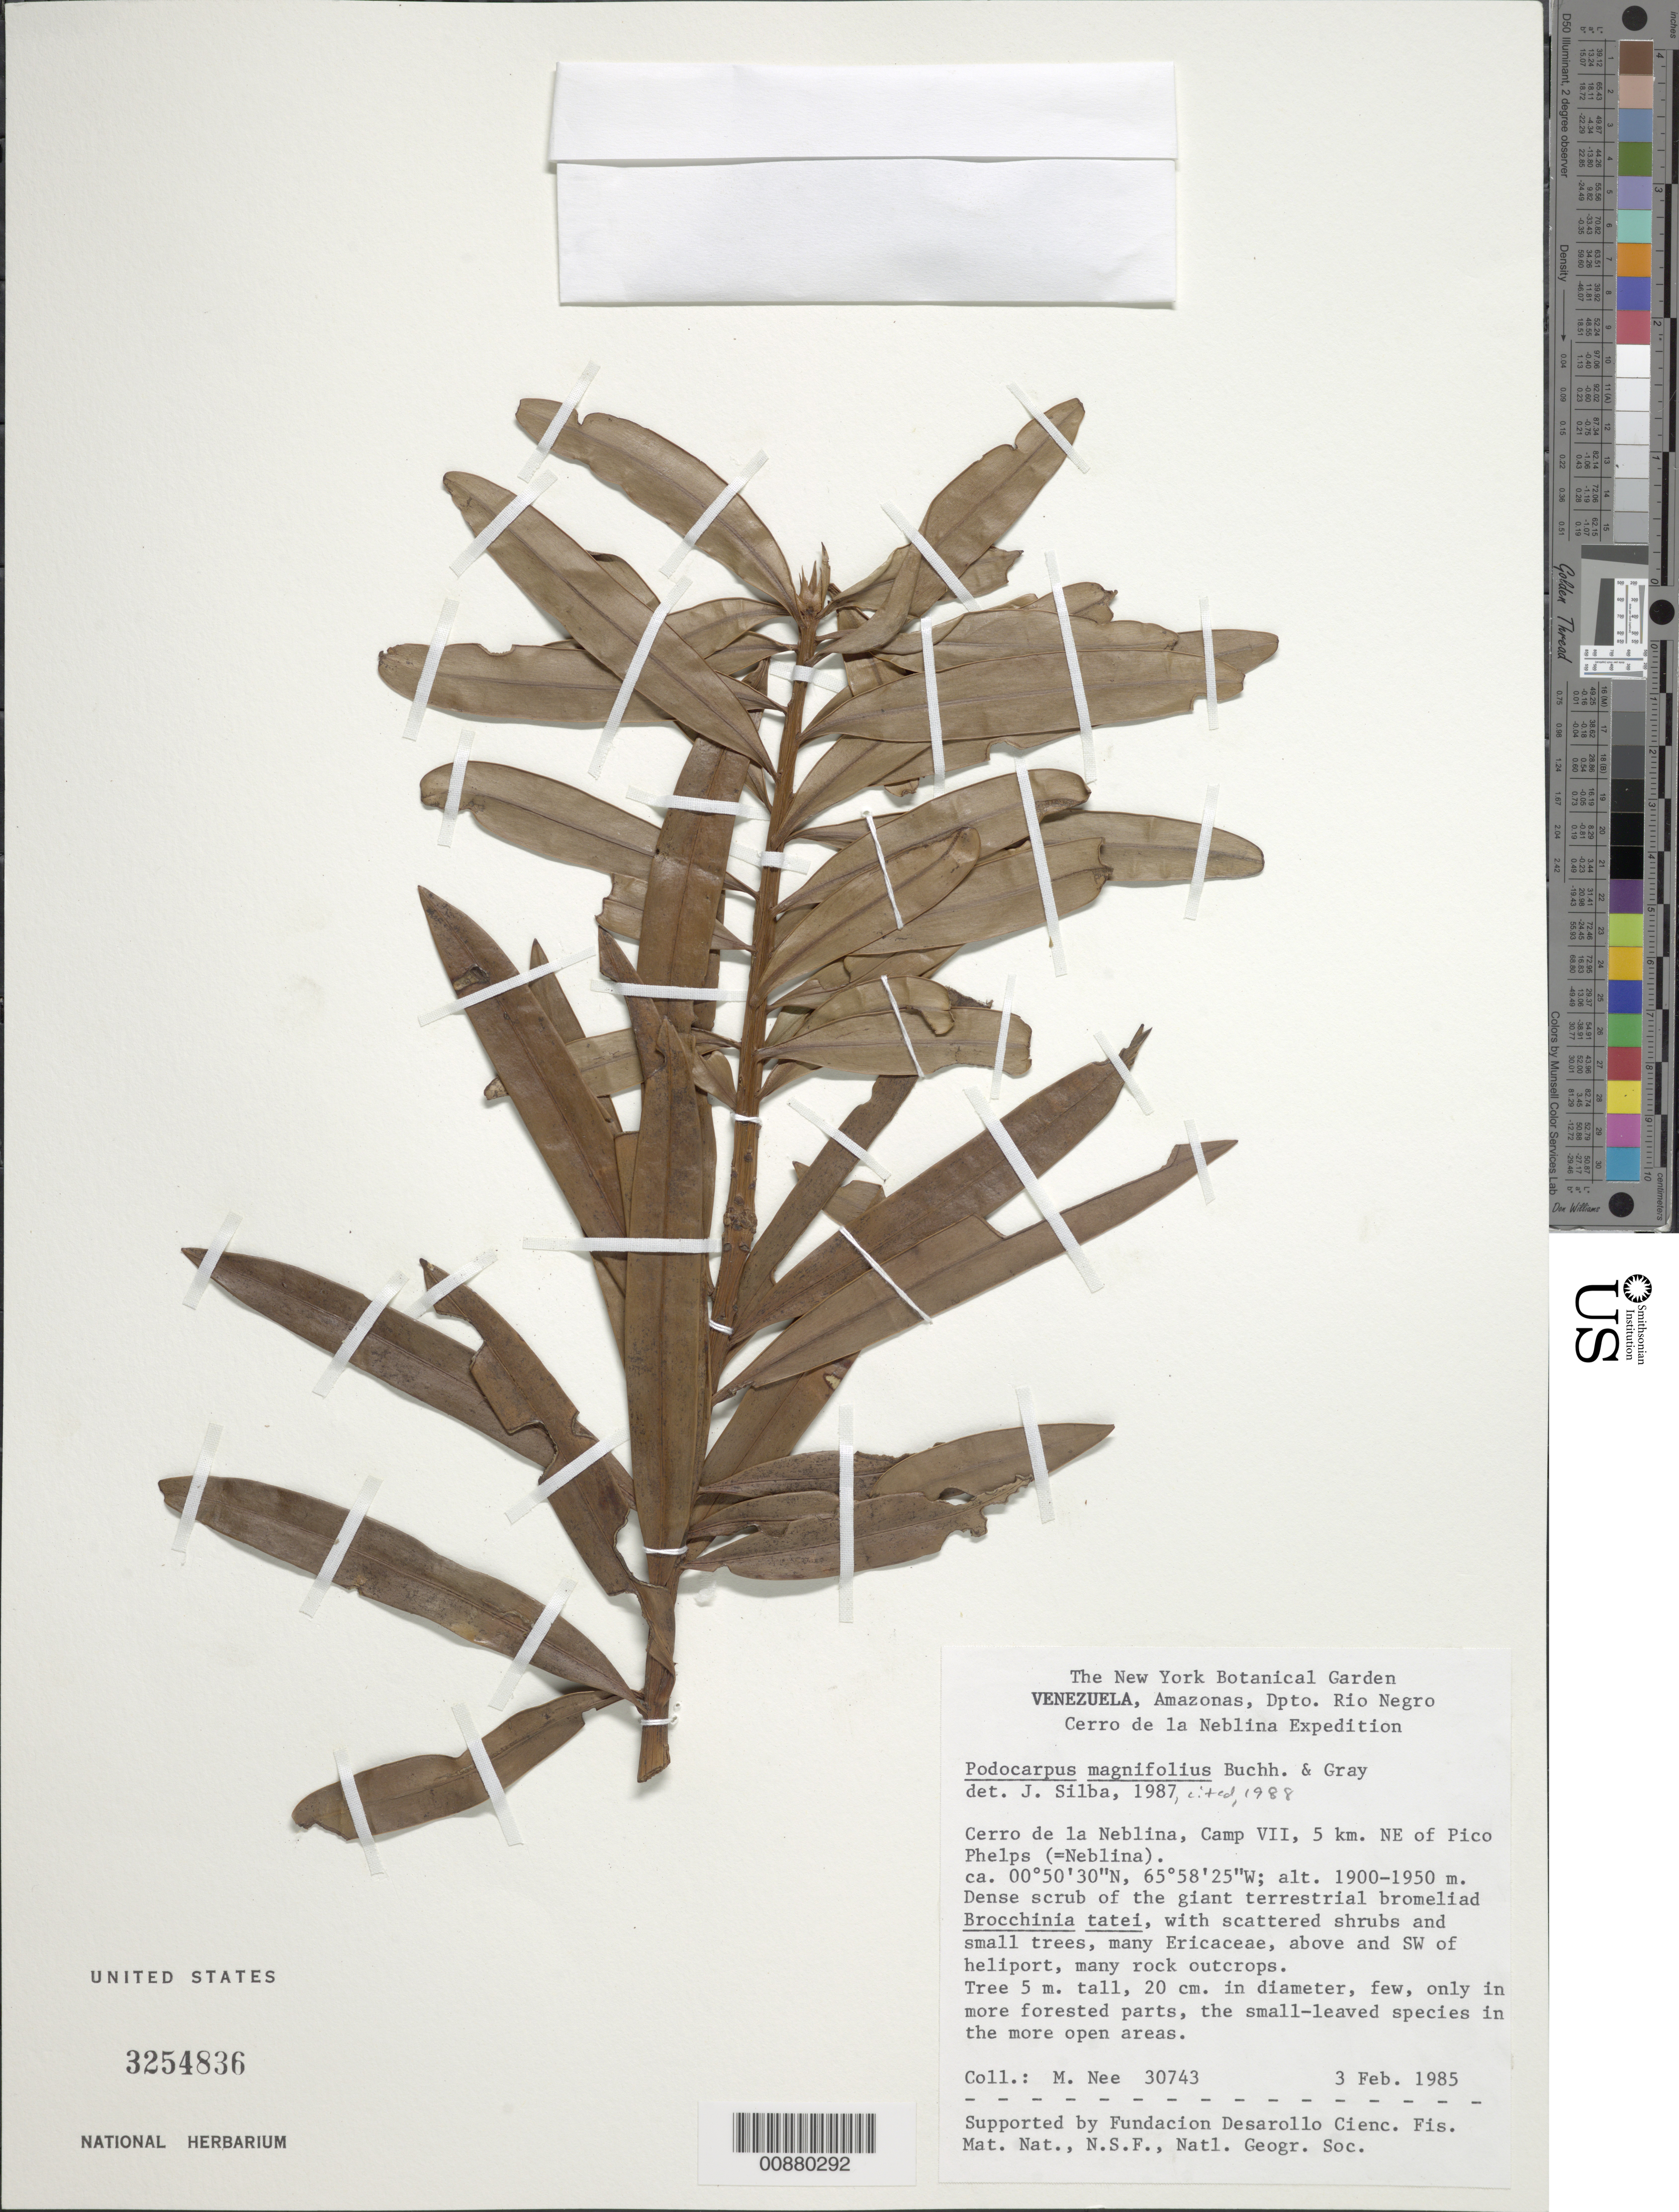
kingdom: Plantae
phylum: Tracheophyta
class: Pinopsida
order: Pinales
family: Podocarpaceae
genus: Podocarpus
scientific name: Podocarpus magnifolius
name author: J. Buchholz & N.E. Gray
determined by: Silba, J.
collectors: M. Nee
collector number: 30743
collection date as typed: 3-Feb-85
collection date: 1985-02-03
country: Venezuela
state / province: Amazonas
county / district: Río Negro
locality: Cerro de la Neblina, Camp VII, 5 km NE of Pico Phelps; above and SW of heliport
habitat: Dense scrub of the giant terrestrial bromeliad Brocchinia tatei, with scattered shrubs and small trees, many Ericaceae, many rock outcrops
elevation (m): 1900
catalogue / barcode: US 3254836